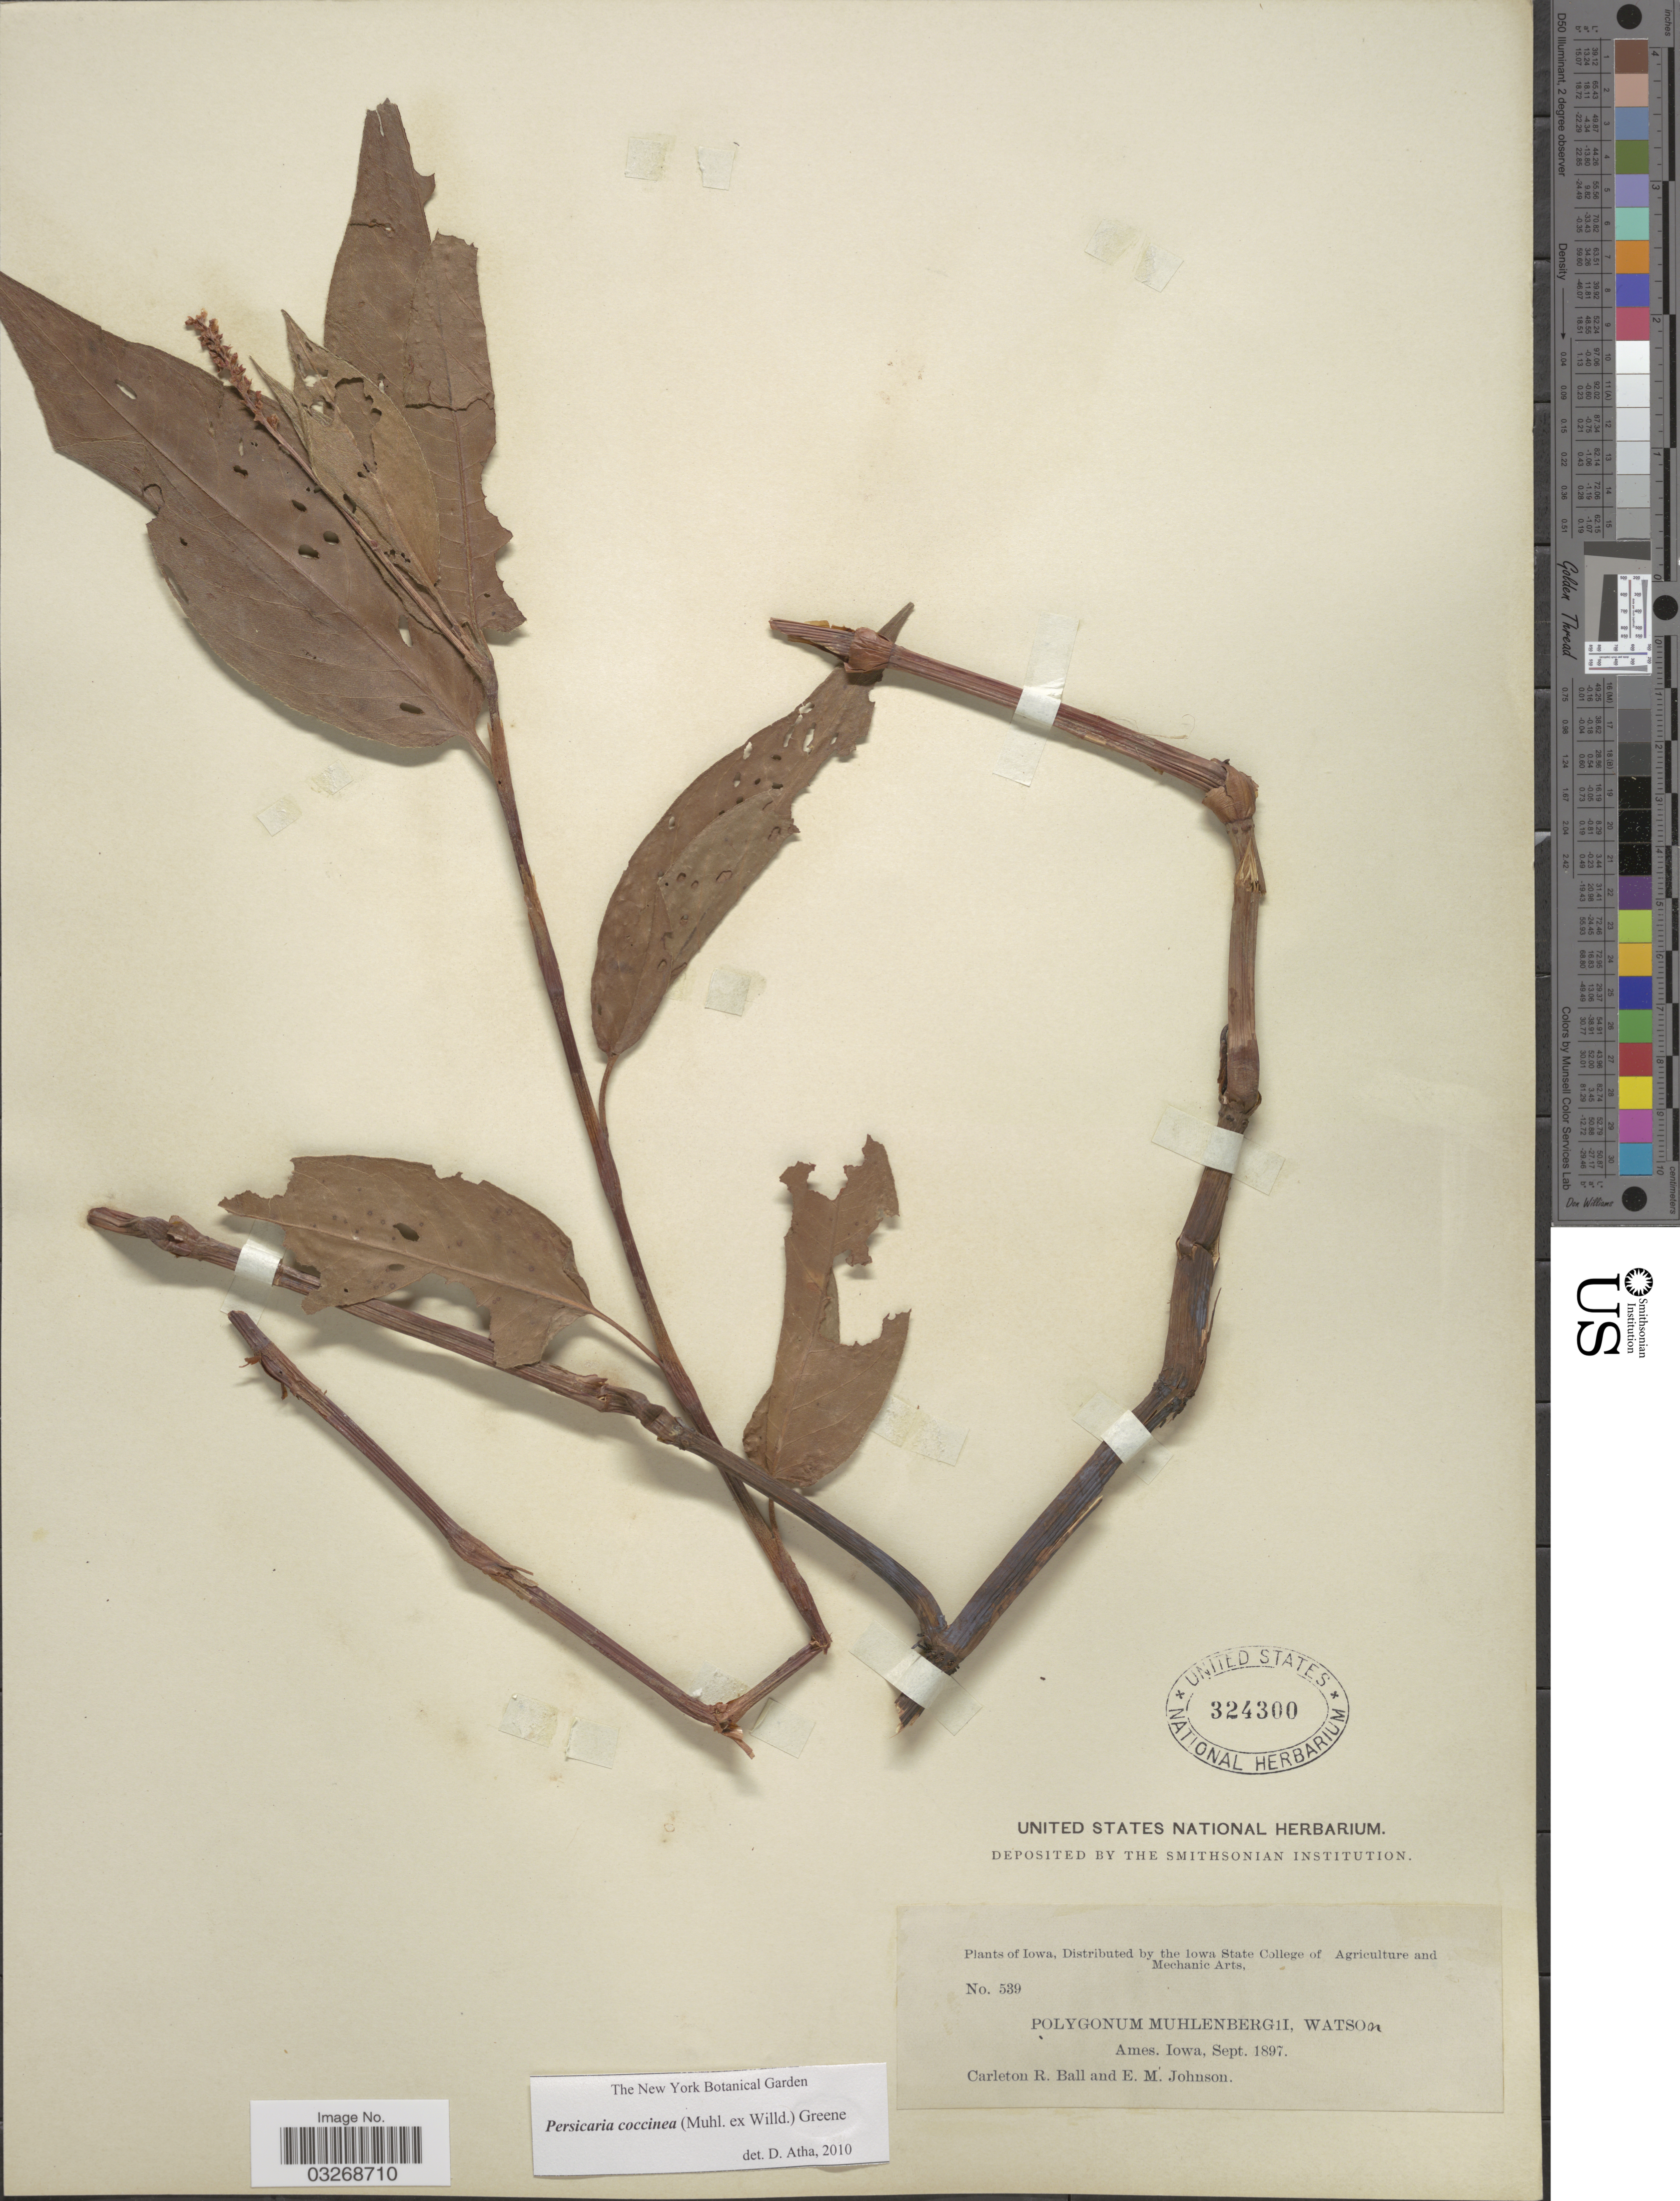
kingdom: Plantae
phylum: Tracheophyta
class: Magnoliopsida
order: Caryophyllales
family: Polygonaceae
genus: Persicaria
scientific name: Persicaria coccinea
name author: (Muhl. ex Willd.) Greene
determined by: Atha, D. E.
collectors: R. H. Ball & E. Johnson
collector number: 539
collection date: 1897-09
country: United States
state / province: Iowa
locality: Ames.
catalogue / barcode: US 324300